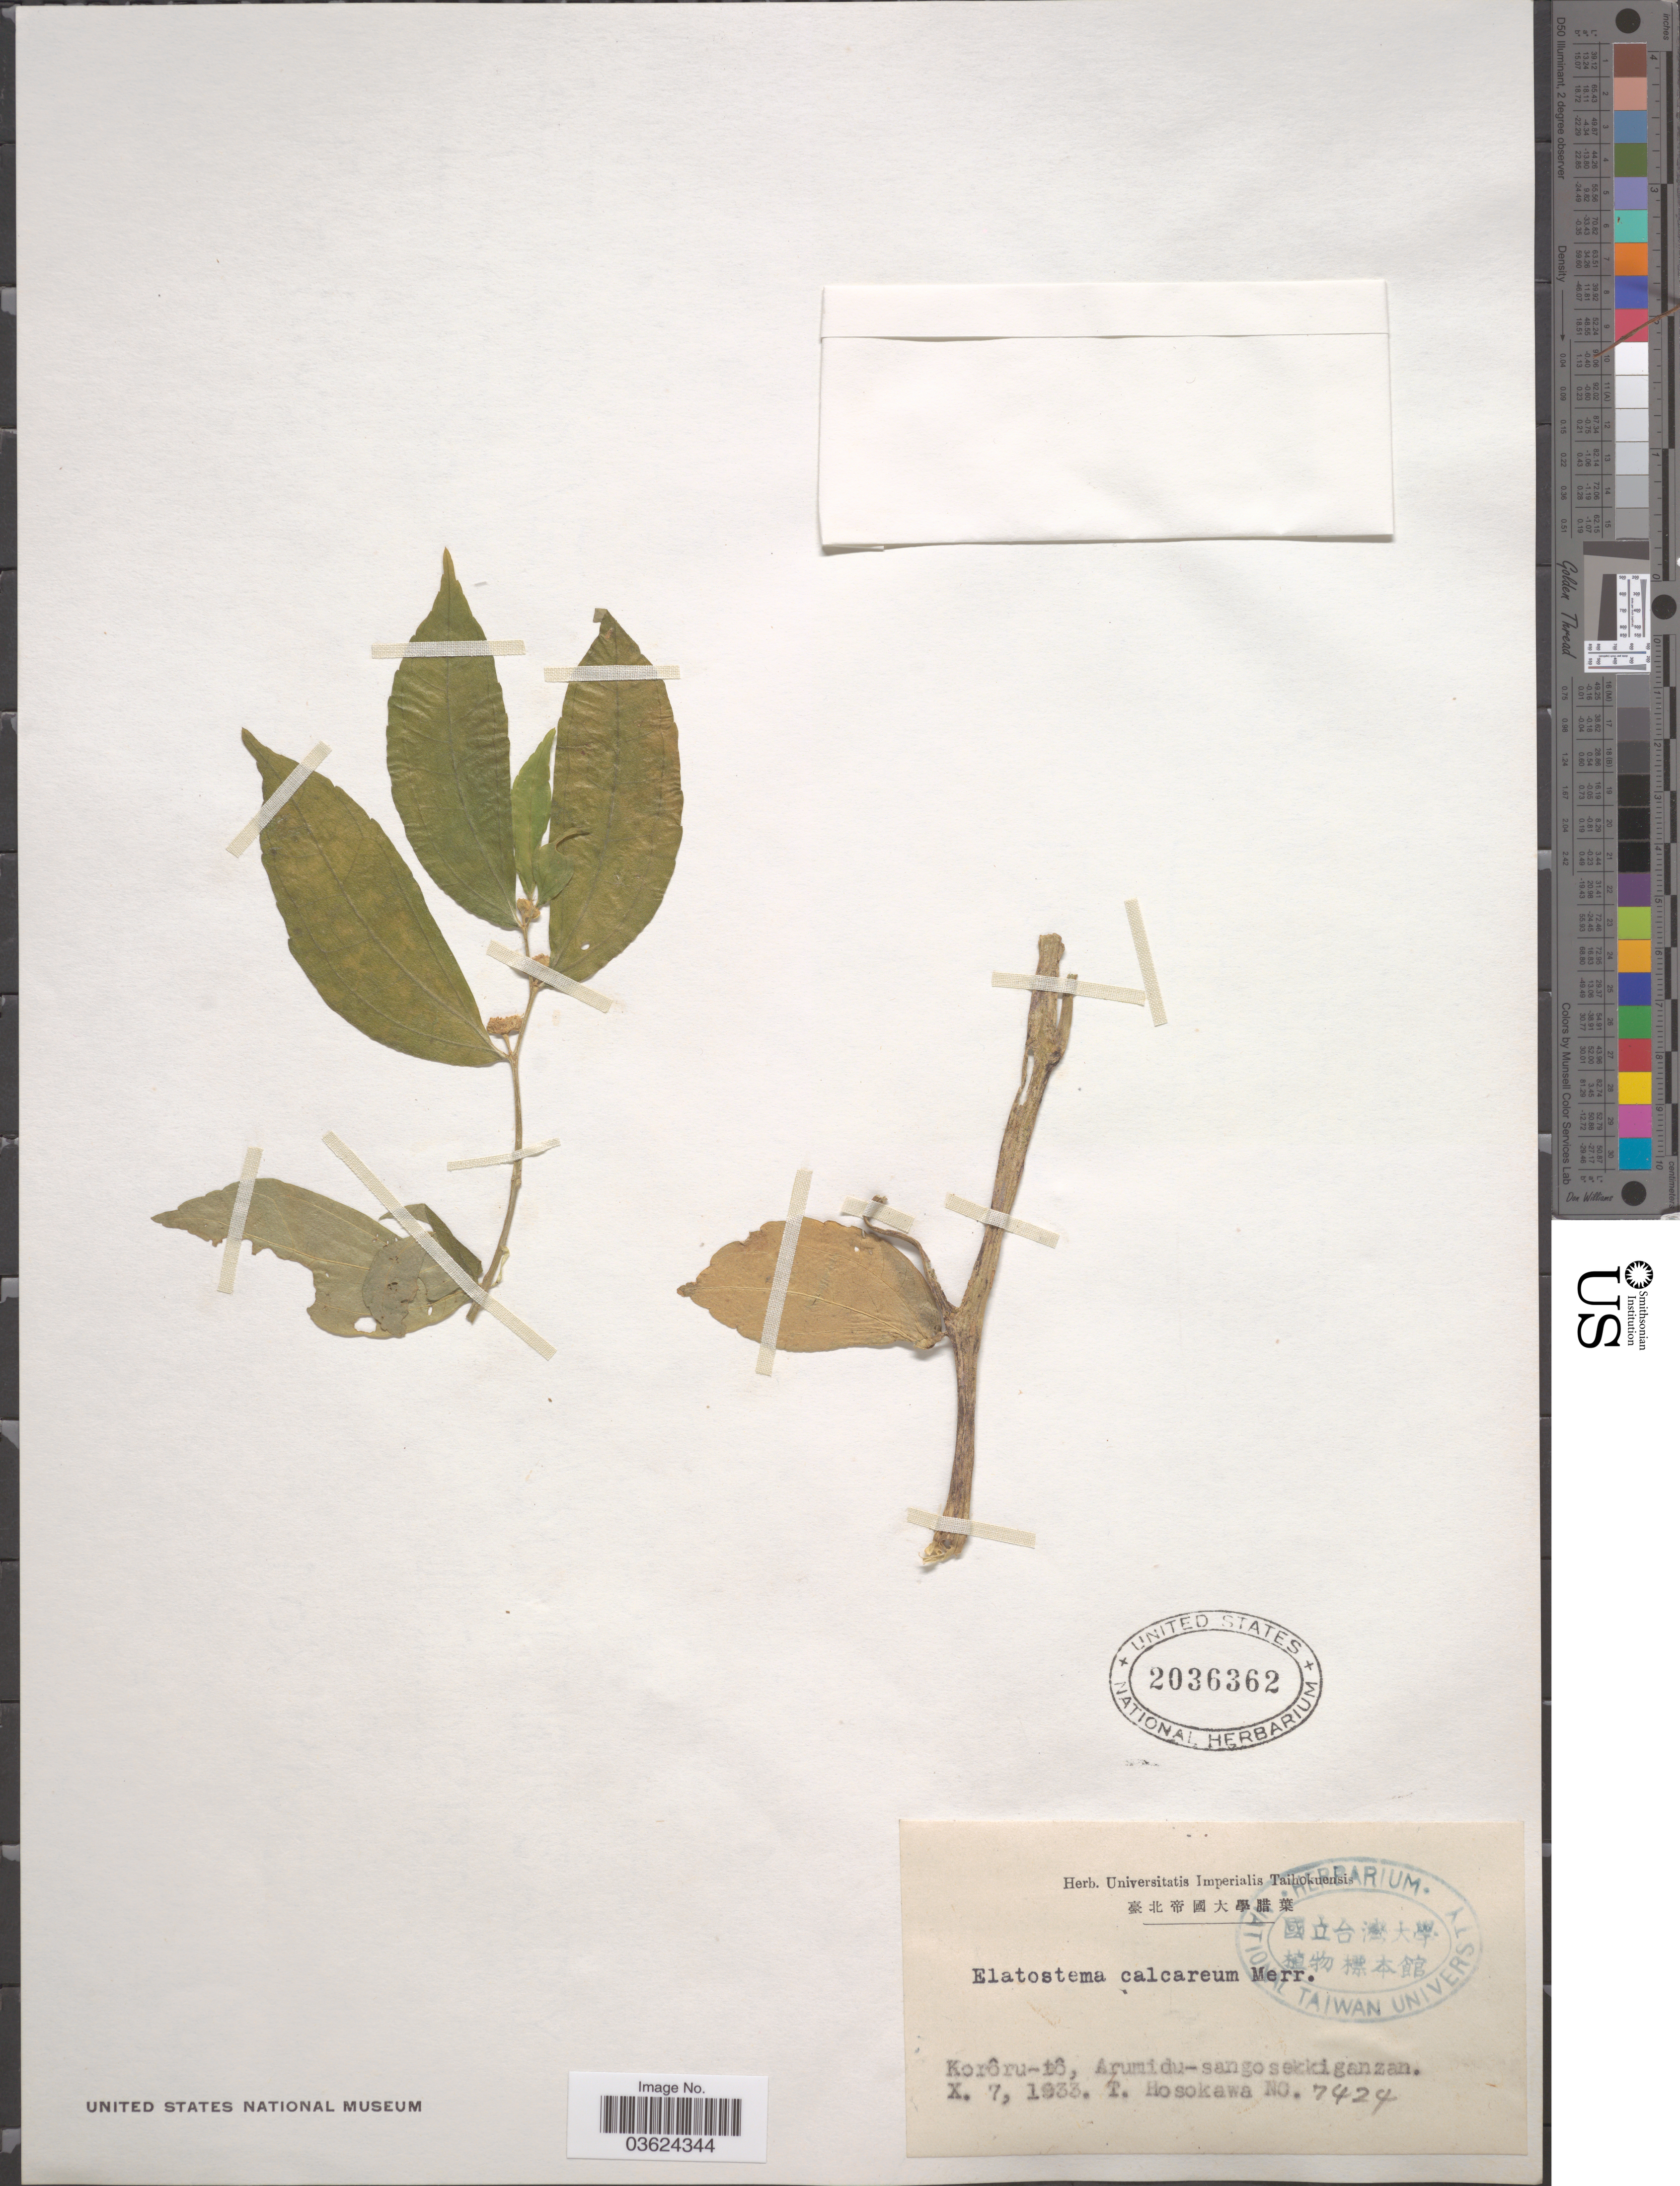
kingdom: Plantae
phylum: Tracheophyta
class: Magnoliopsida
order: Rosales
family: Urticaceae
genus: Elatostema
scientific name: Elatostema calcareum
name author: Merr.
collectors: T. Hosokawa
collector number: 7424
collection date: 1933-10-07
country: Palau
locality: Korôru - tô, Arumidu-sango sekkiganzan.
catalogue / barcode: US 2036362